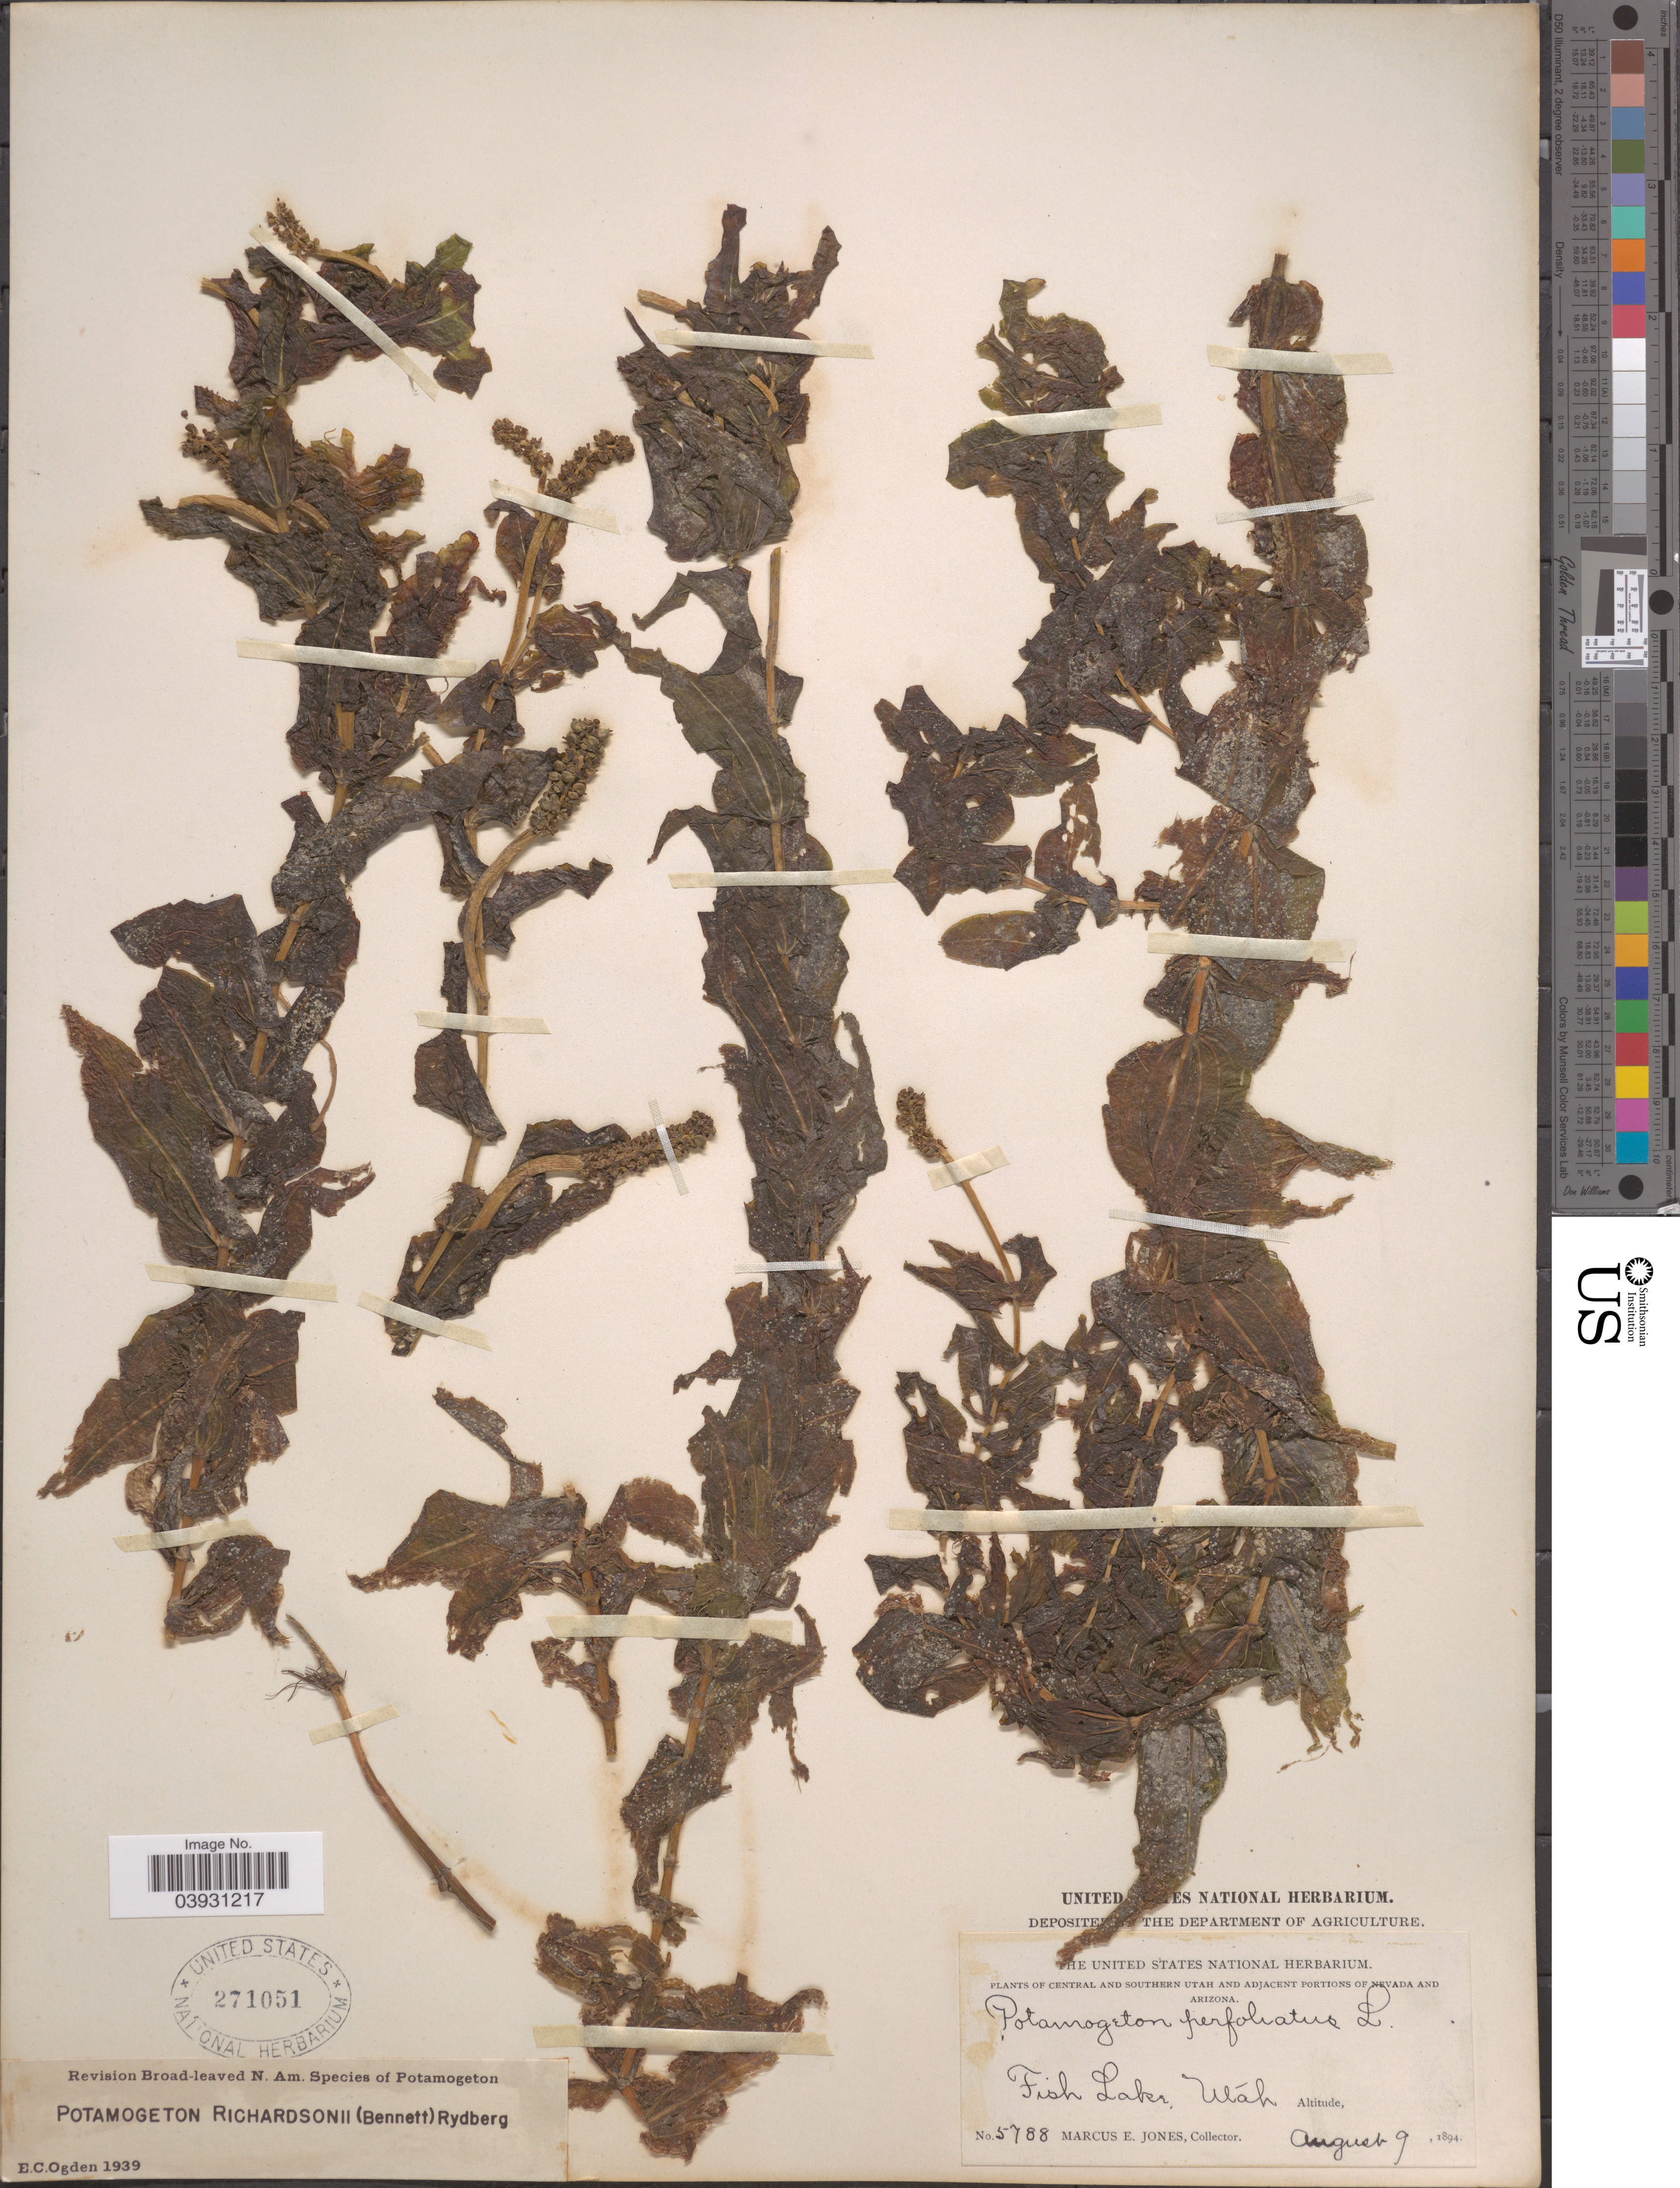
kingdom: Plantae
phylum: Tracheophyta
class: Liliopsida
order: Alismatales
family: Potamogetonaceae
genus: Potamogeton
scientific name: Potamogeton richardsonii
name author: (A.W. Benn.) Rydb.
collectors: M. E. Jones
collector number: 5788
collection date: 1894-08-09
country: United States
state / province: Utah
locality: Central and Southern Utah. Fish Lake.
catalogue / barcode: US 271051